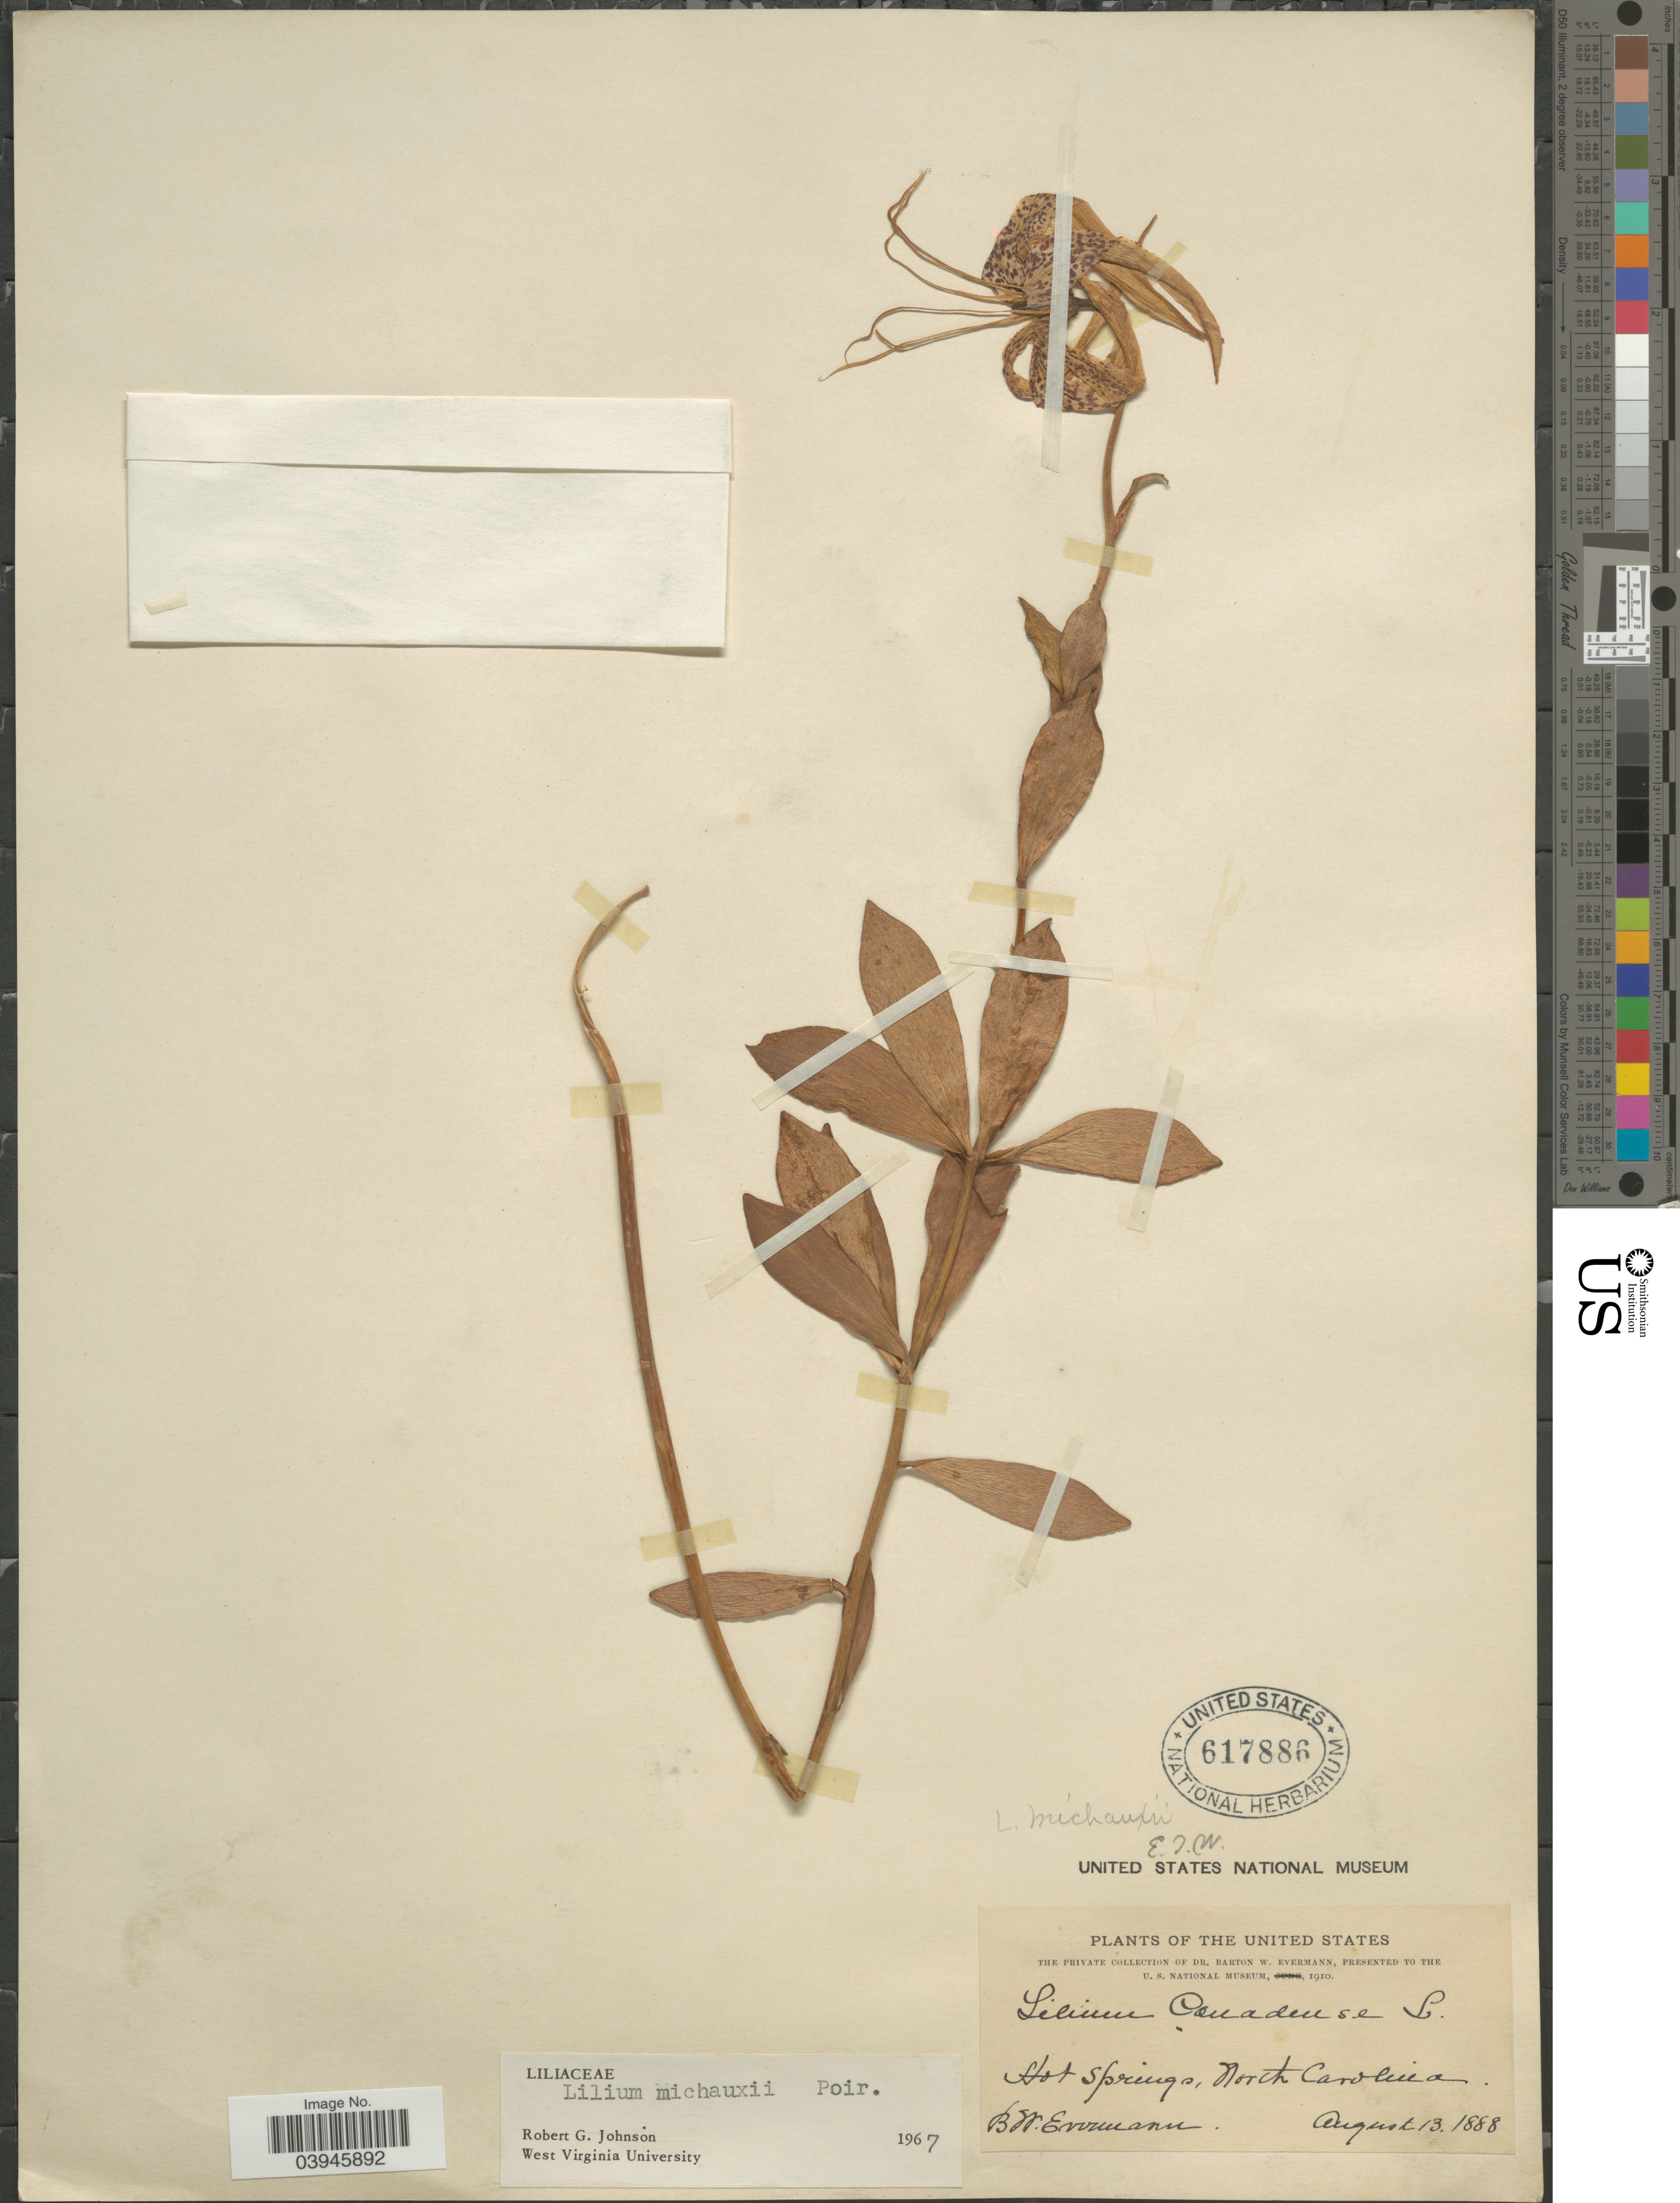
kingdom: Plantae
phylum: Tracheophyta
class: Liliopsida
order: Liliales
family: Liliaceae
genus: Lilium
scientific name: Lilium michauxii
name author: Poir.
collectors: B. W. Evermann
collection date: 1888-08-13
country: United States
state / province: North Carolina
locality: Hot Springs.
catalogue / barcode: US 617886